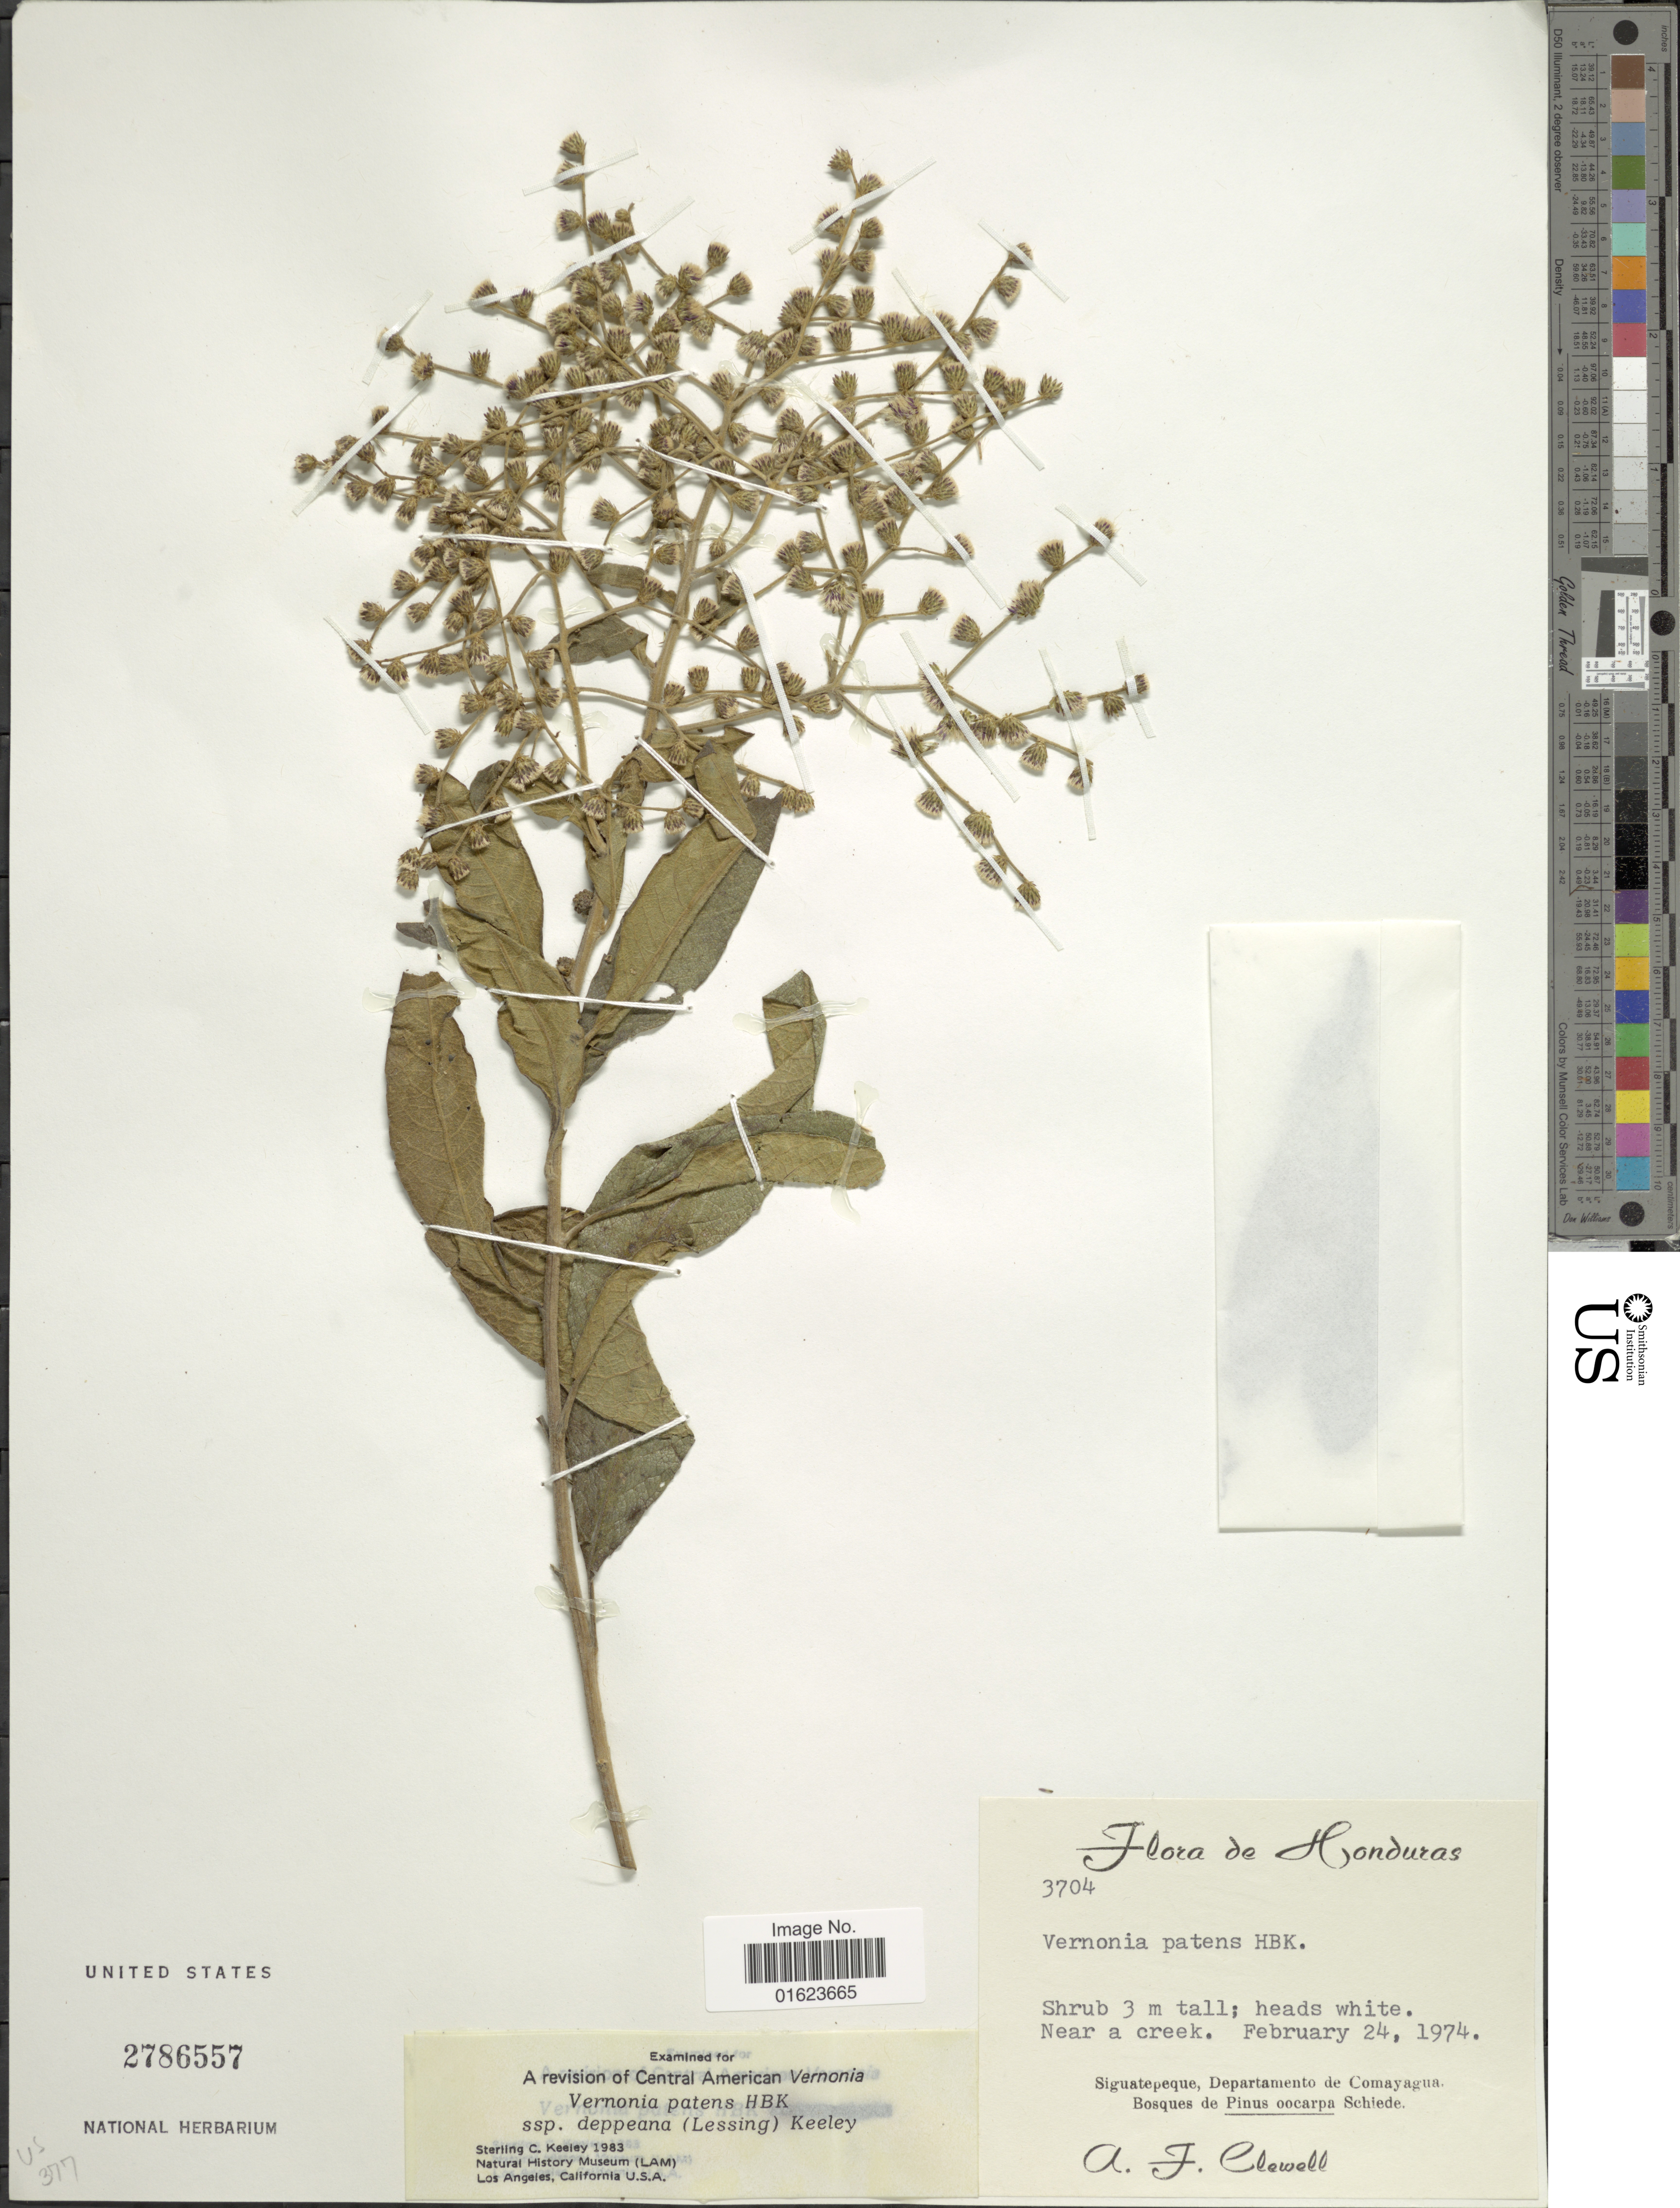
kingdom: Plantae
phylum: Tracheophyta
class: Magnoliopsida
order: Asterales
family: Asteraceae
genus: Vernonanthura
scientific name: Vernonanthura deppeana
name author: (Less.) H. Rob.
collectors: A. Clewell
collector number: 3704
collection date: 1974-02-24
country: Honduras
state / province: Comayagua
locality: Near a creek, Siguatepeque, Departamento de Comayagua.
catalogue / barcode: US 2786557